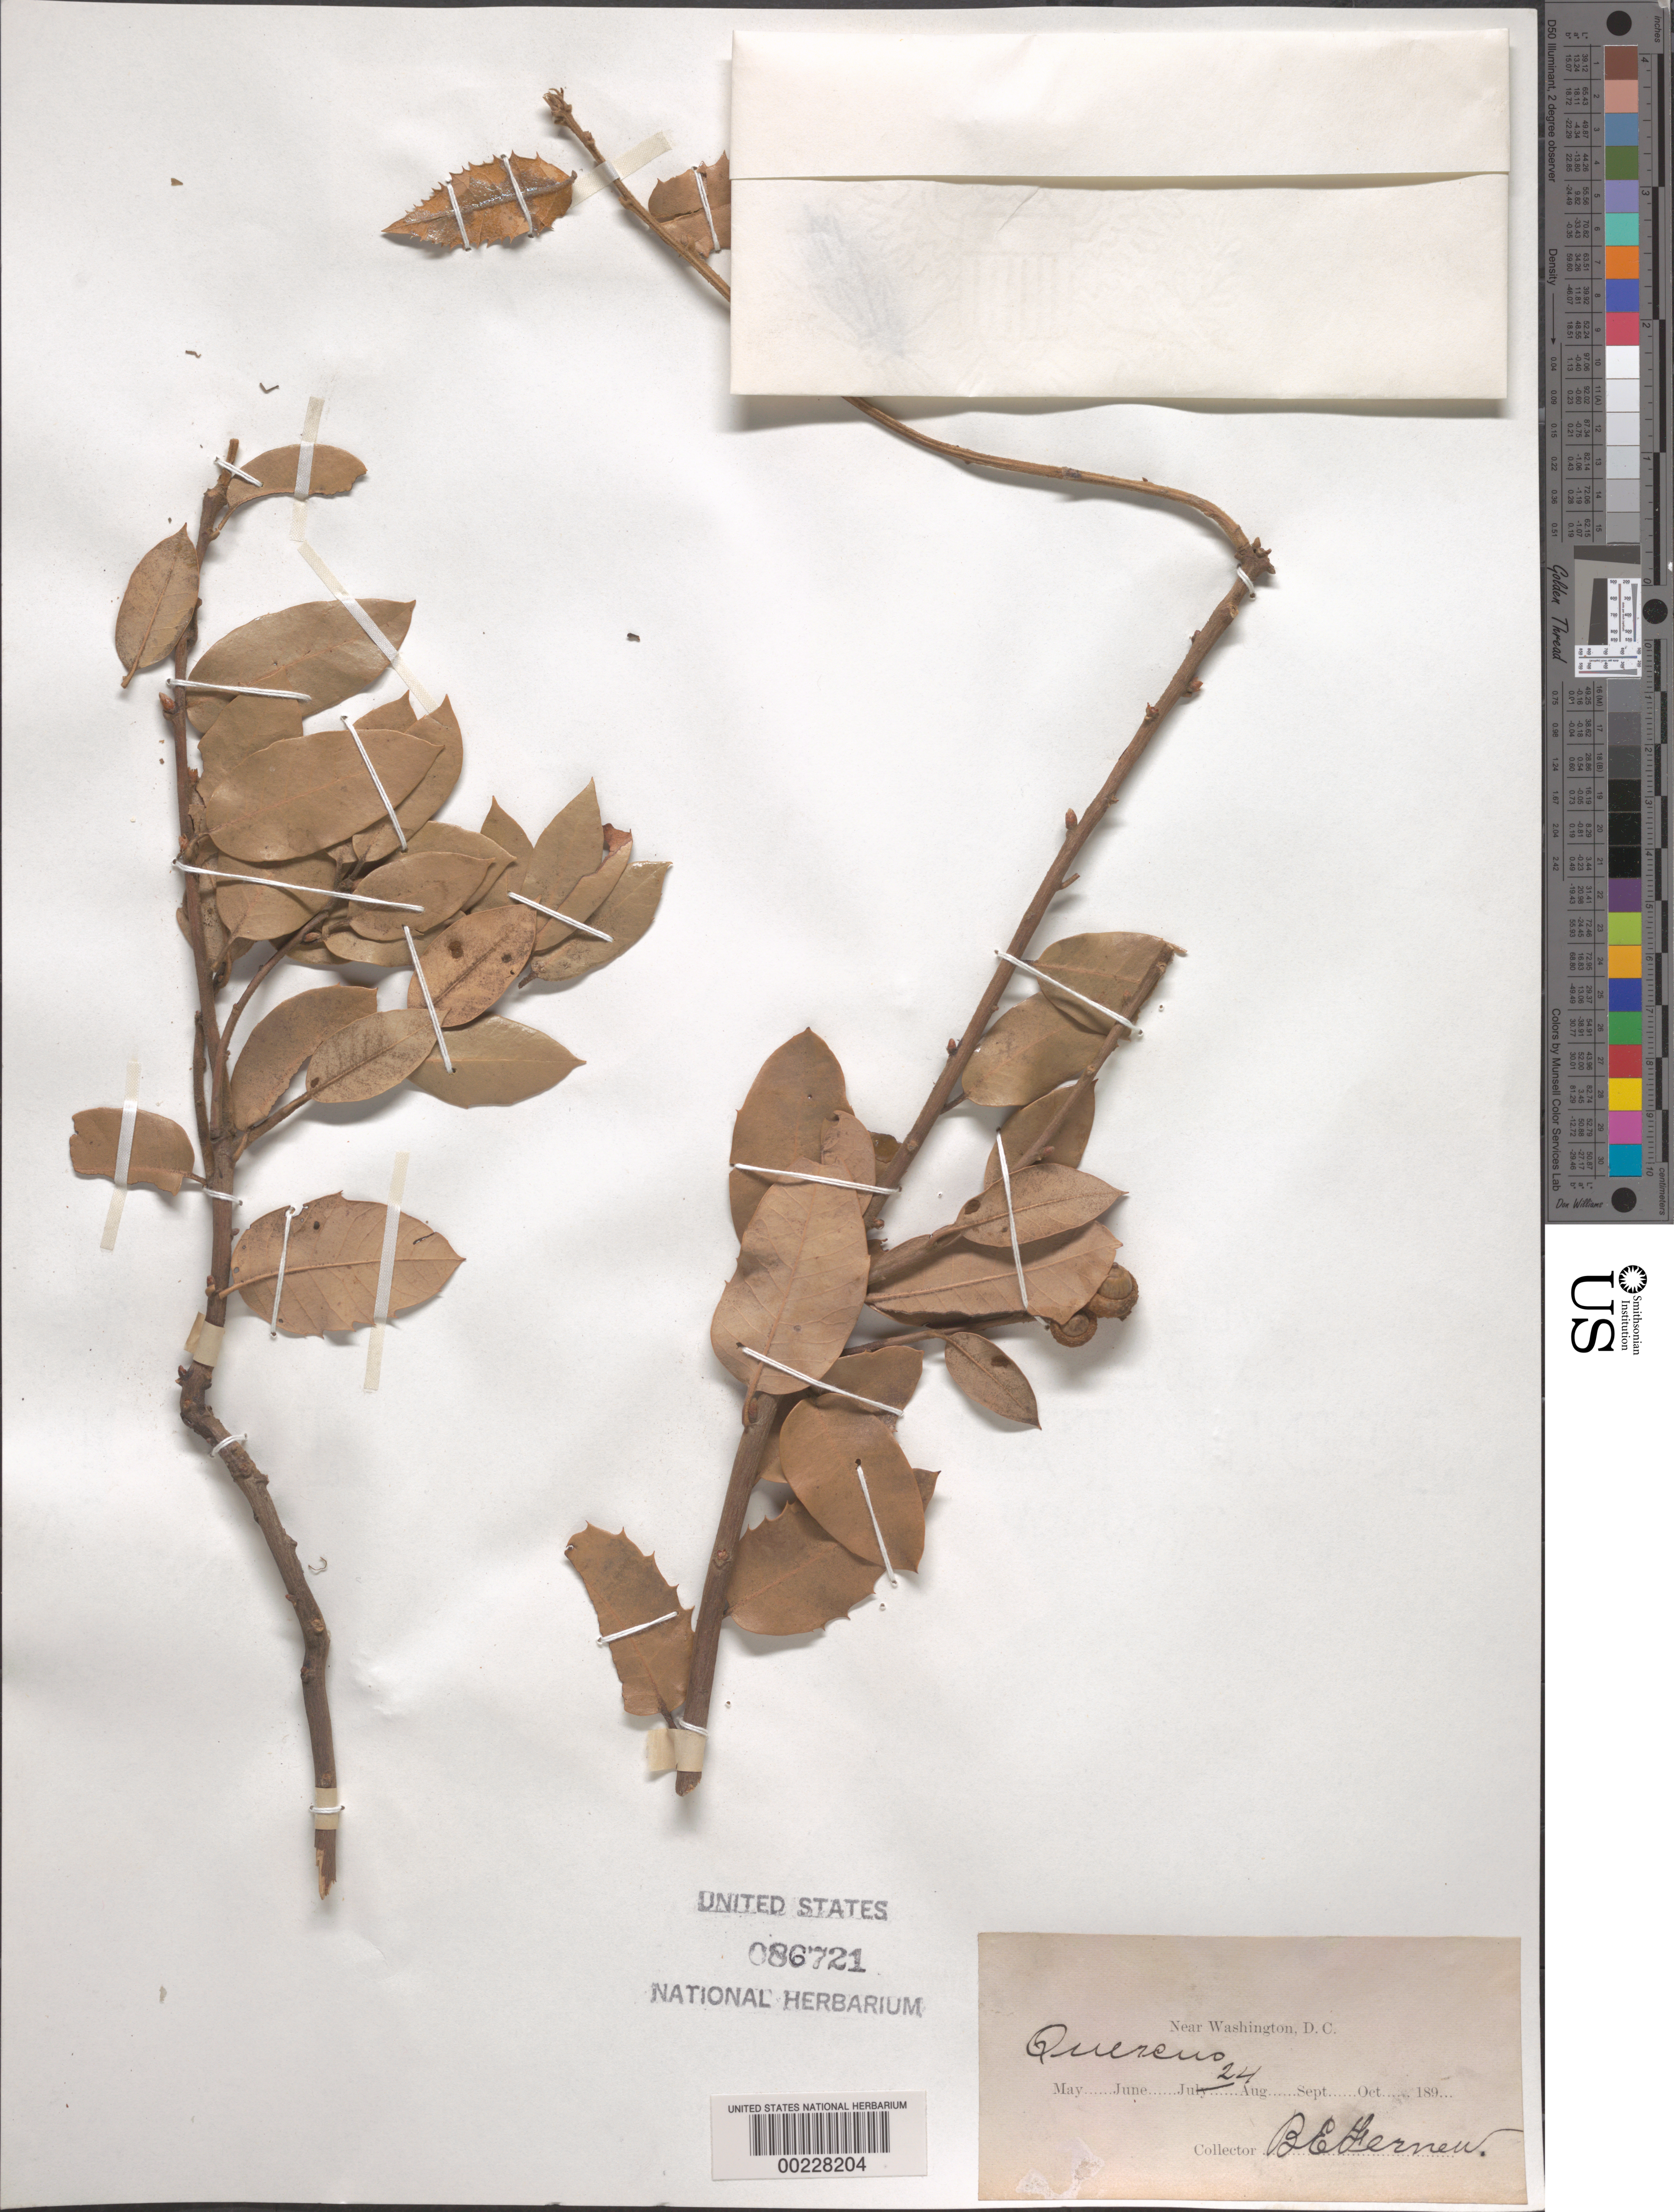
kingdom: Plantae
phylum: Tracheophyta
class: Magnoliopsida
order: Fagales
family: Fagaceae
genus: Quercus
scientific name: Quercus sp.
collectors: B. Fernow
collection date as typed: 24 Jul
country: United States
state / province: District of Columbia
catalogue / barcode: US 86721